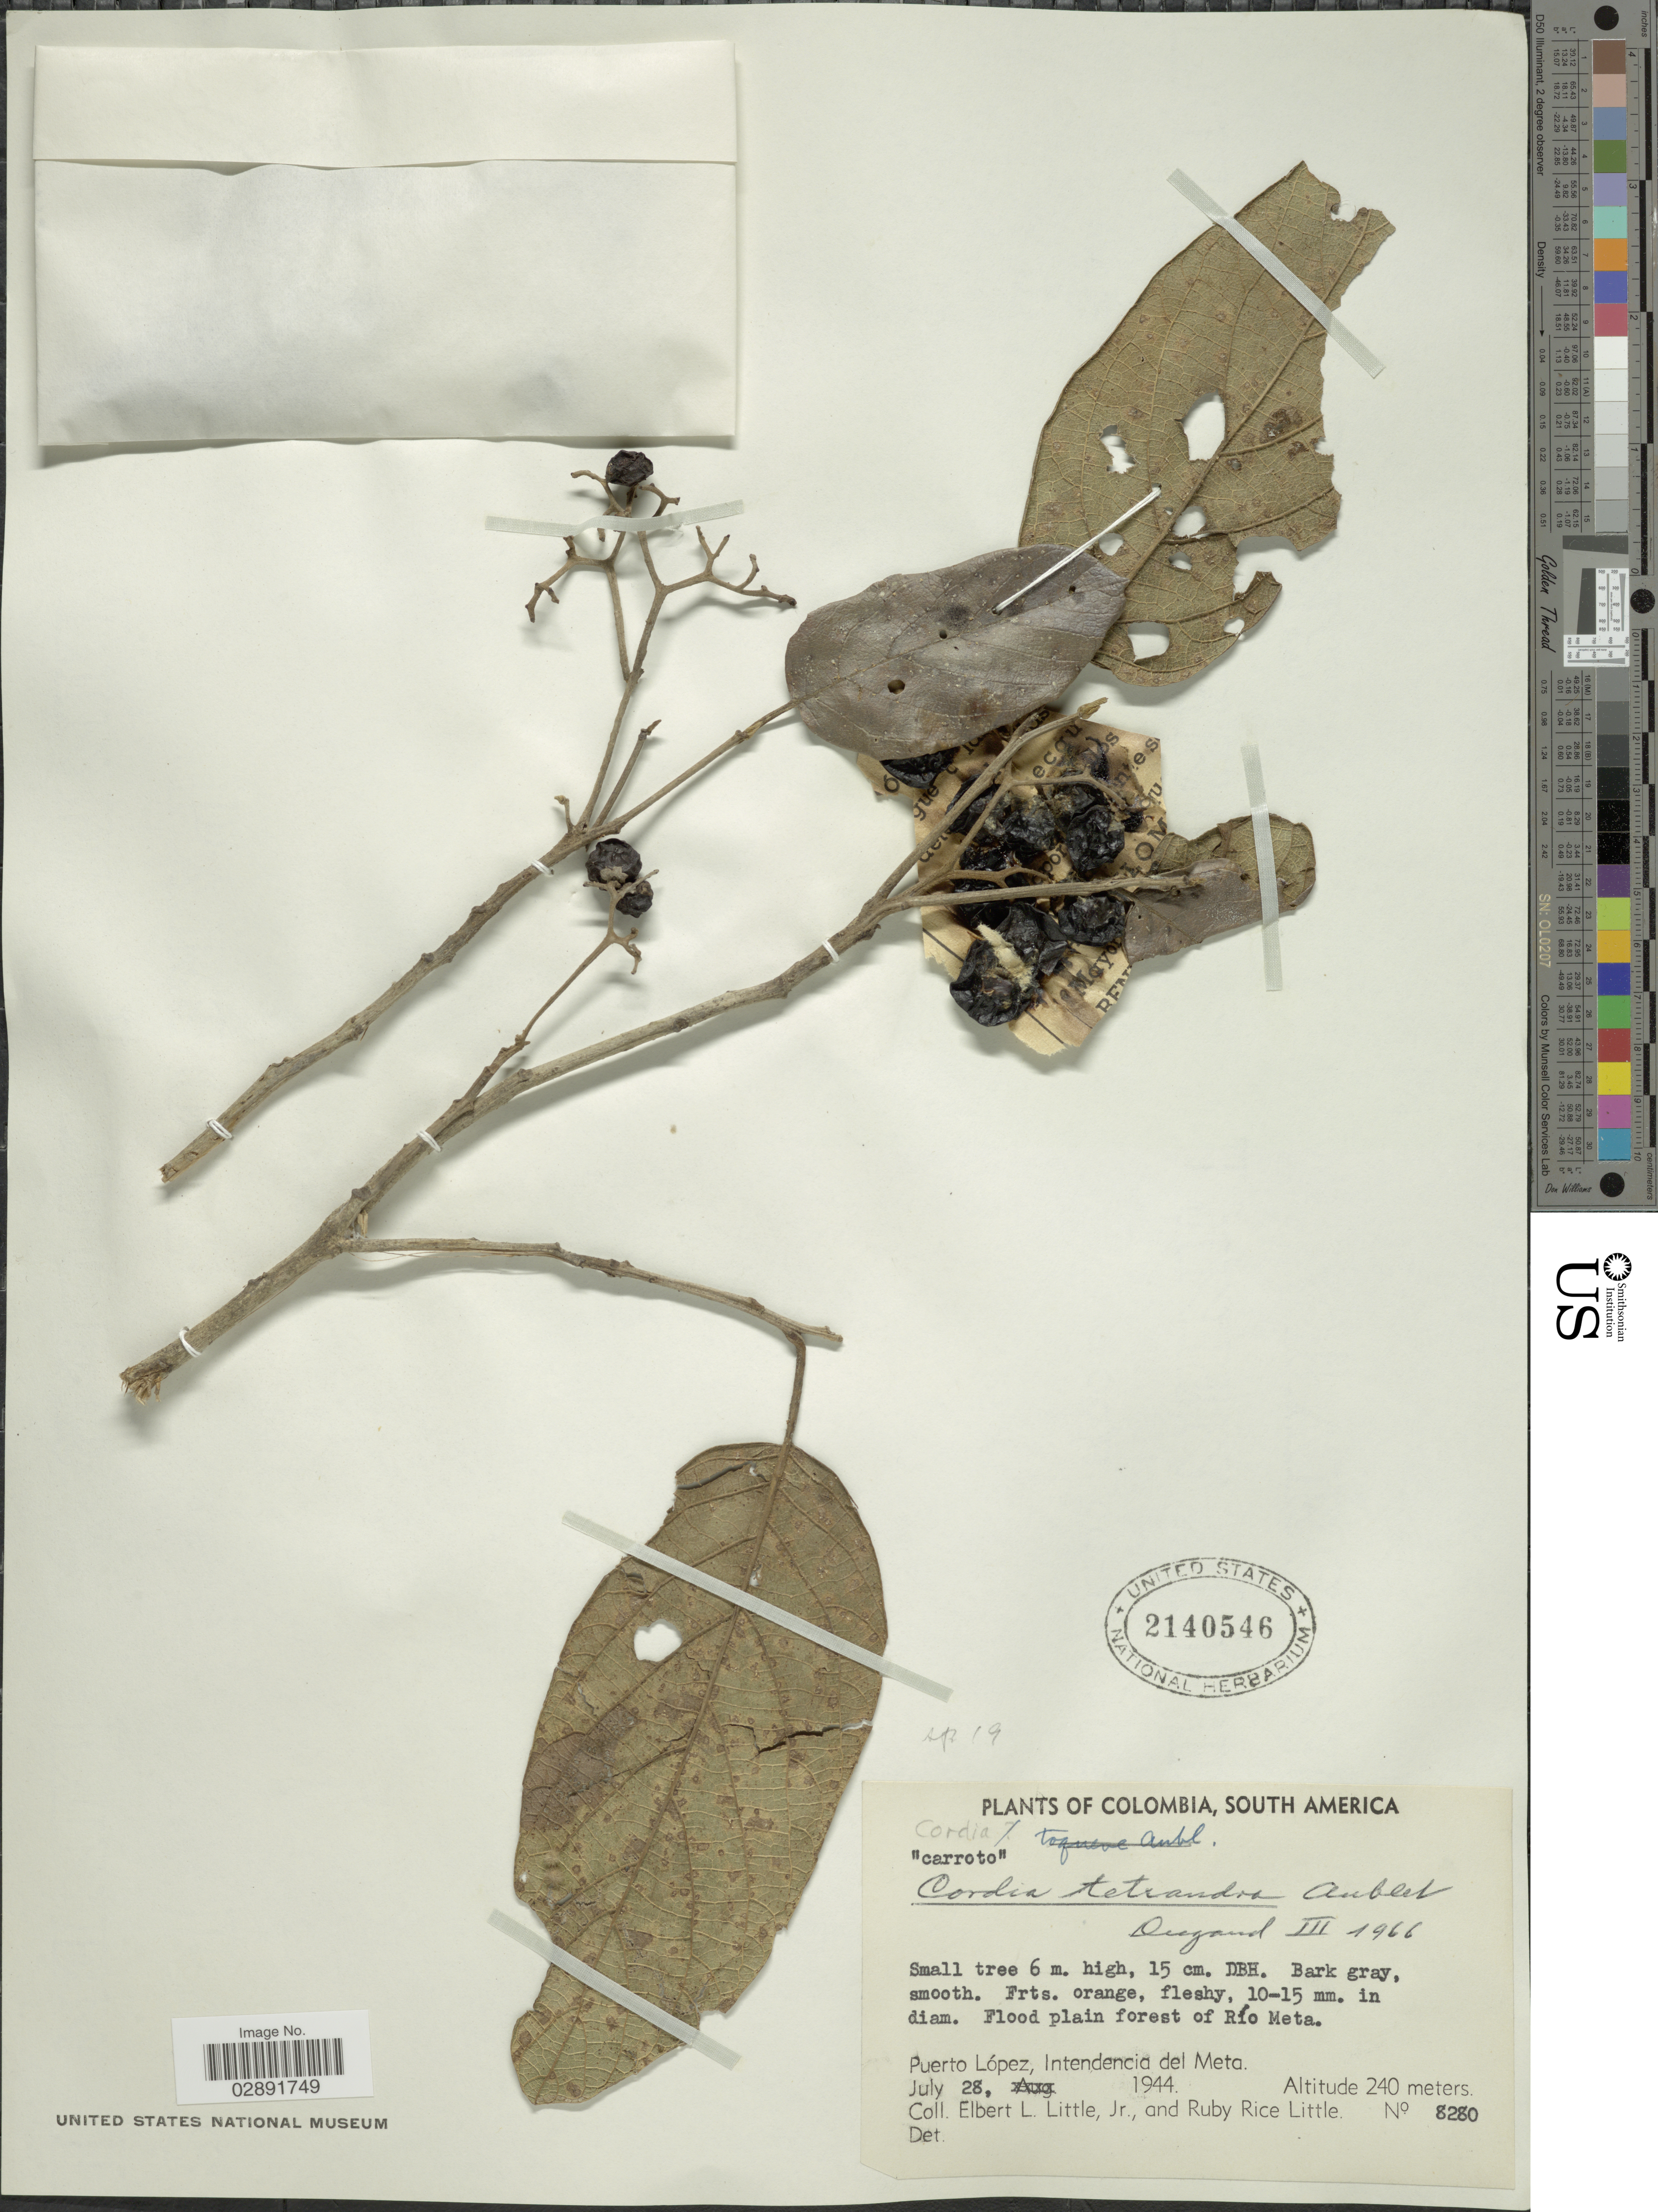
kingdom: Plantae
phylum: Tracheophyta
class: Magnoliopsida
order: Boraginales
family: Cordiaceae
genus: Cordia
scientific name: Cordia tetrandra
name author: Aubl.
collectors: E. L. Little & R. R. Little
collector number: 8280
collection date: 1944-07-28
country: Colombia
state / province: Meta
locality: Flood plain forest of Río Meta, Puerto López, Intendencia del Meta.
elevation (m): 240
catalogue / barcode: US 2140546